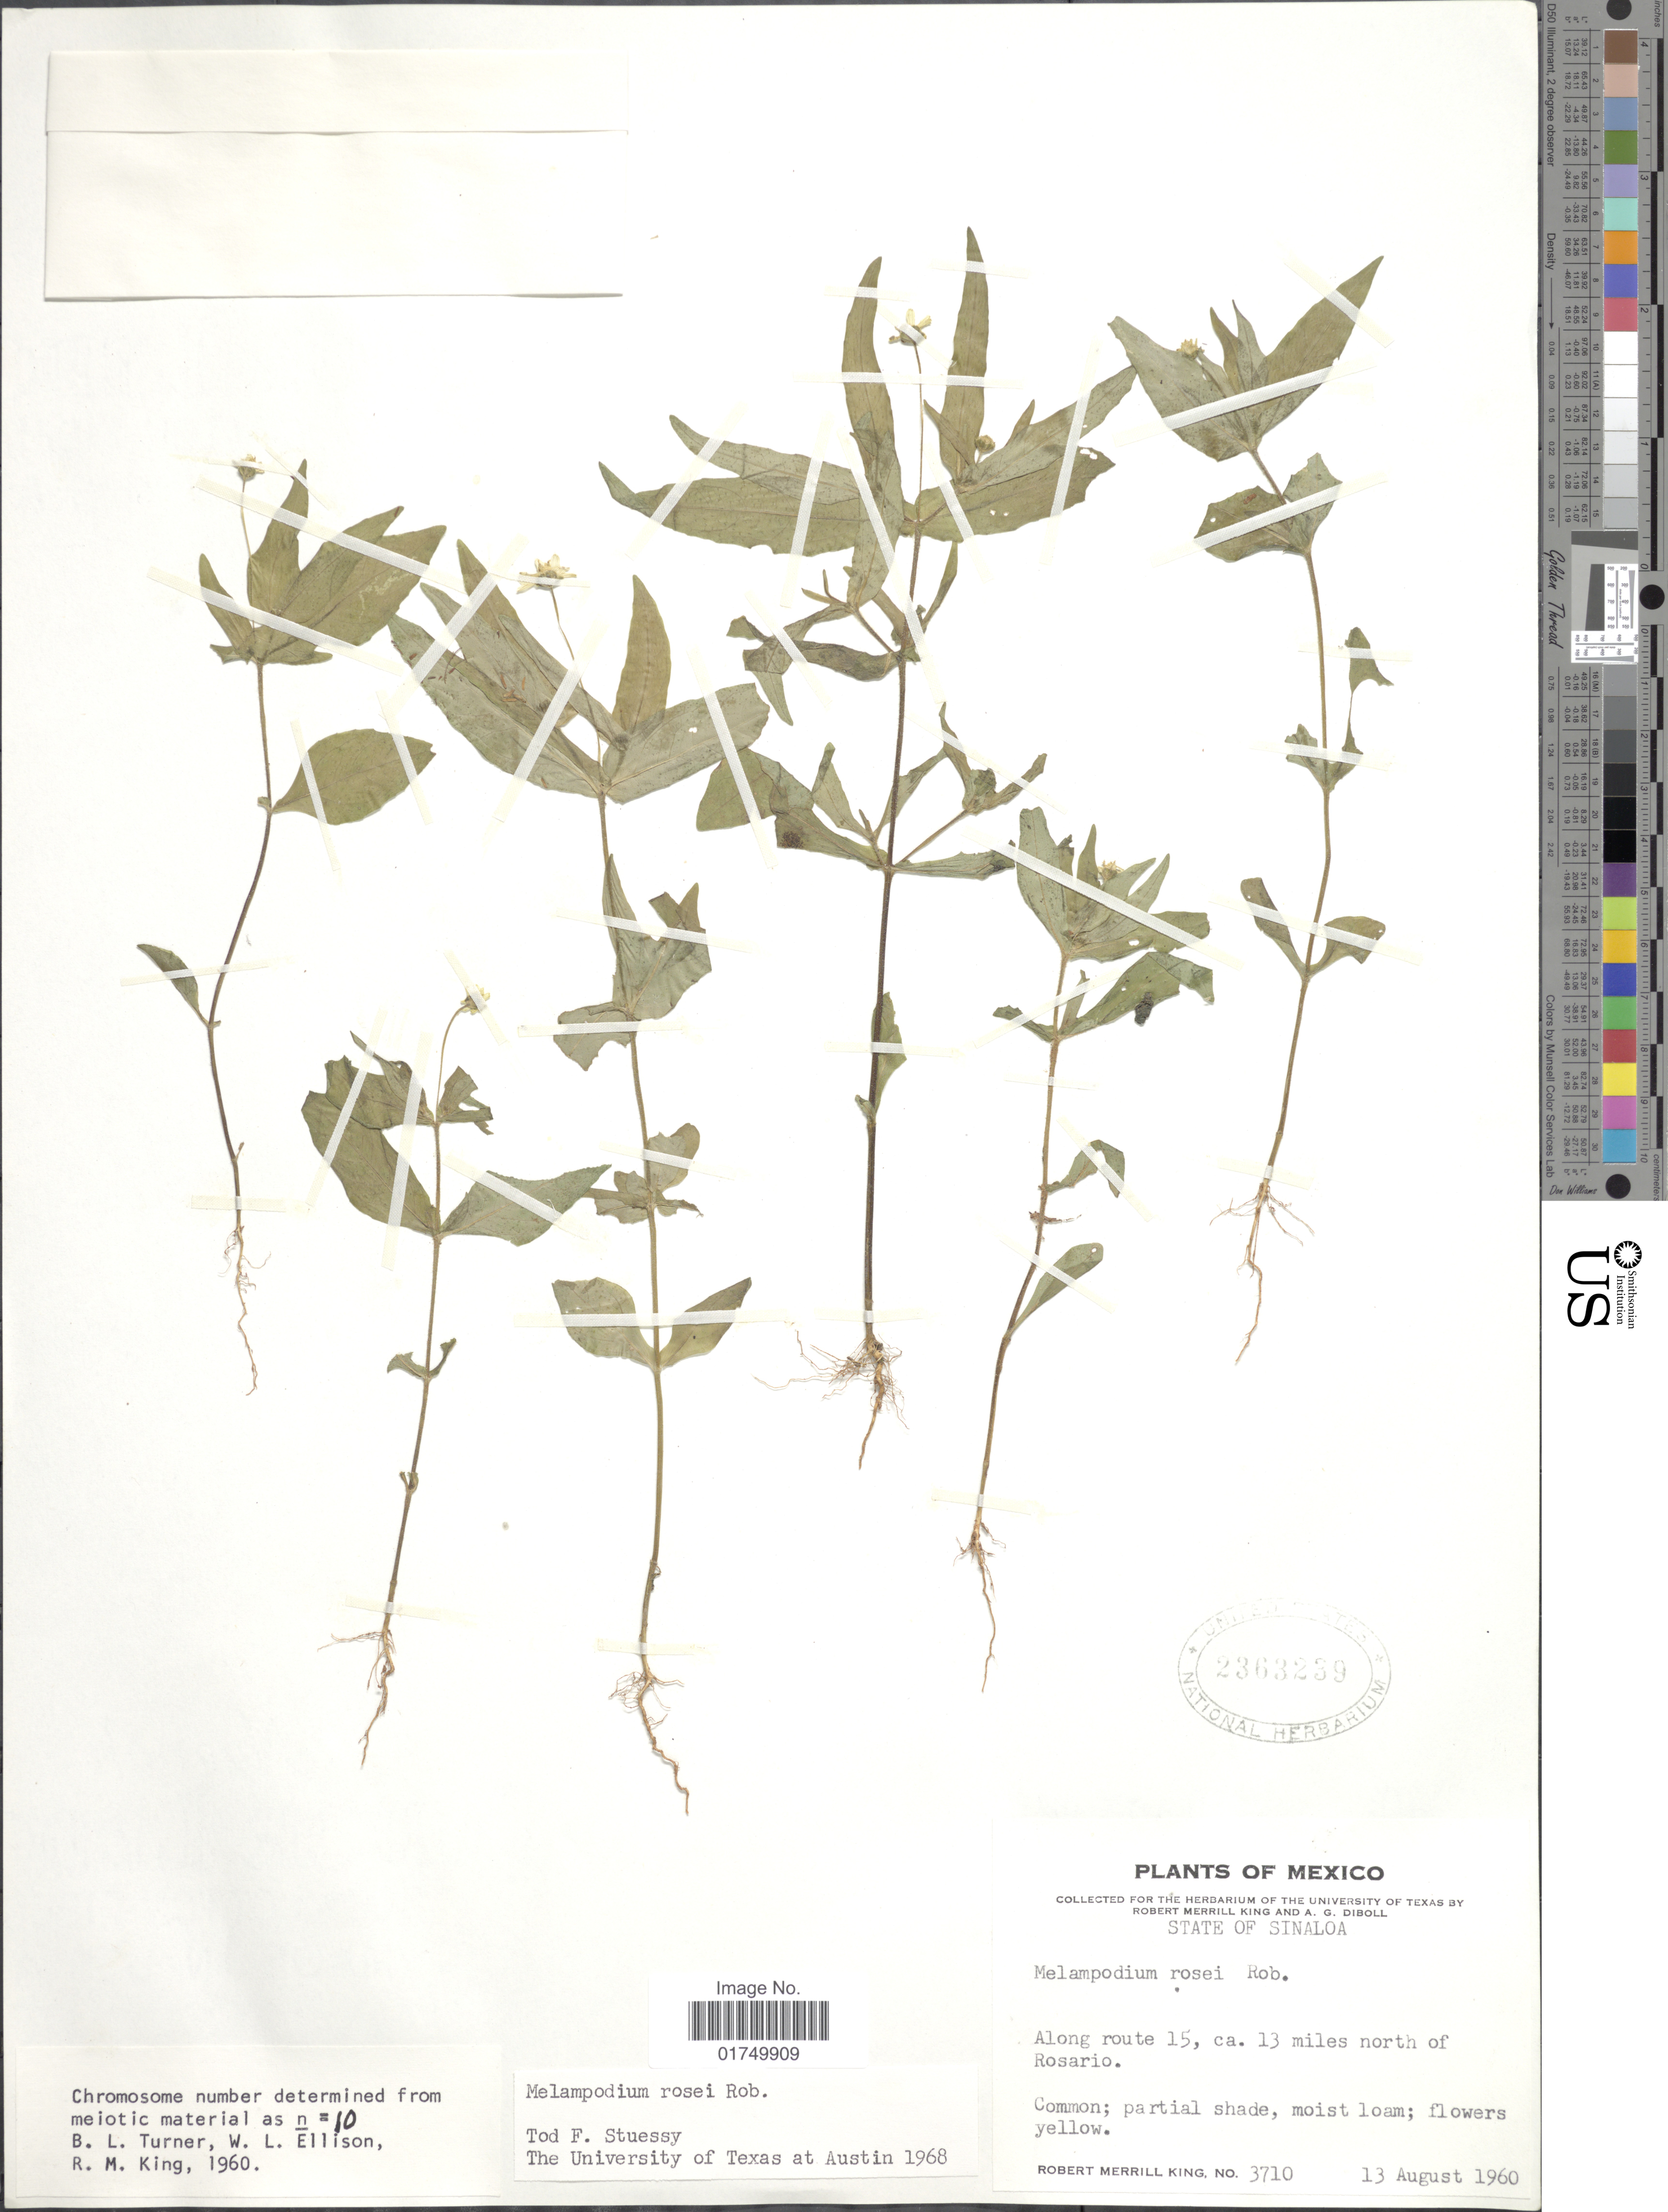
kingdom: Plantae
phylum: Tracheophyta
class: Magnoliopsida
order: Asterales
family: Asteraceae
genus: Melampodium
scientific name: Melampodium rosei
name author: B.L. Rob.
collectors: R. M. King & A. Diboll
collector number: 3710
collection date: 1960-08-13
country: Mexico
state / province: Sinaloa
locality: State of Sinaloa. Along route 15, ca. 13 miles north of Rosario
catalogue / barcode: US 2363239